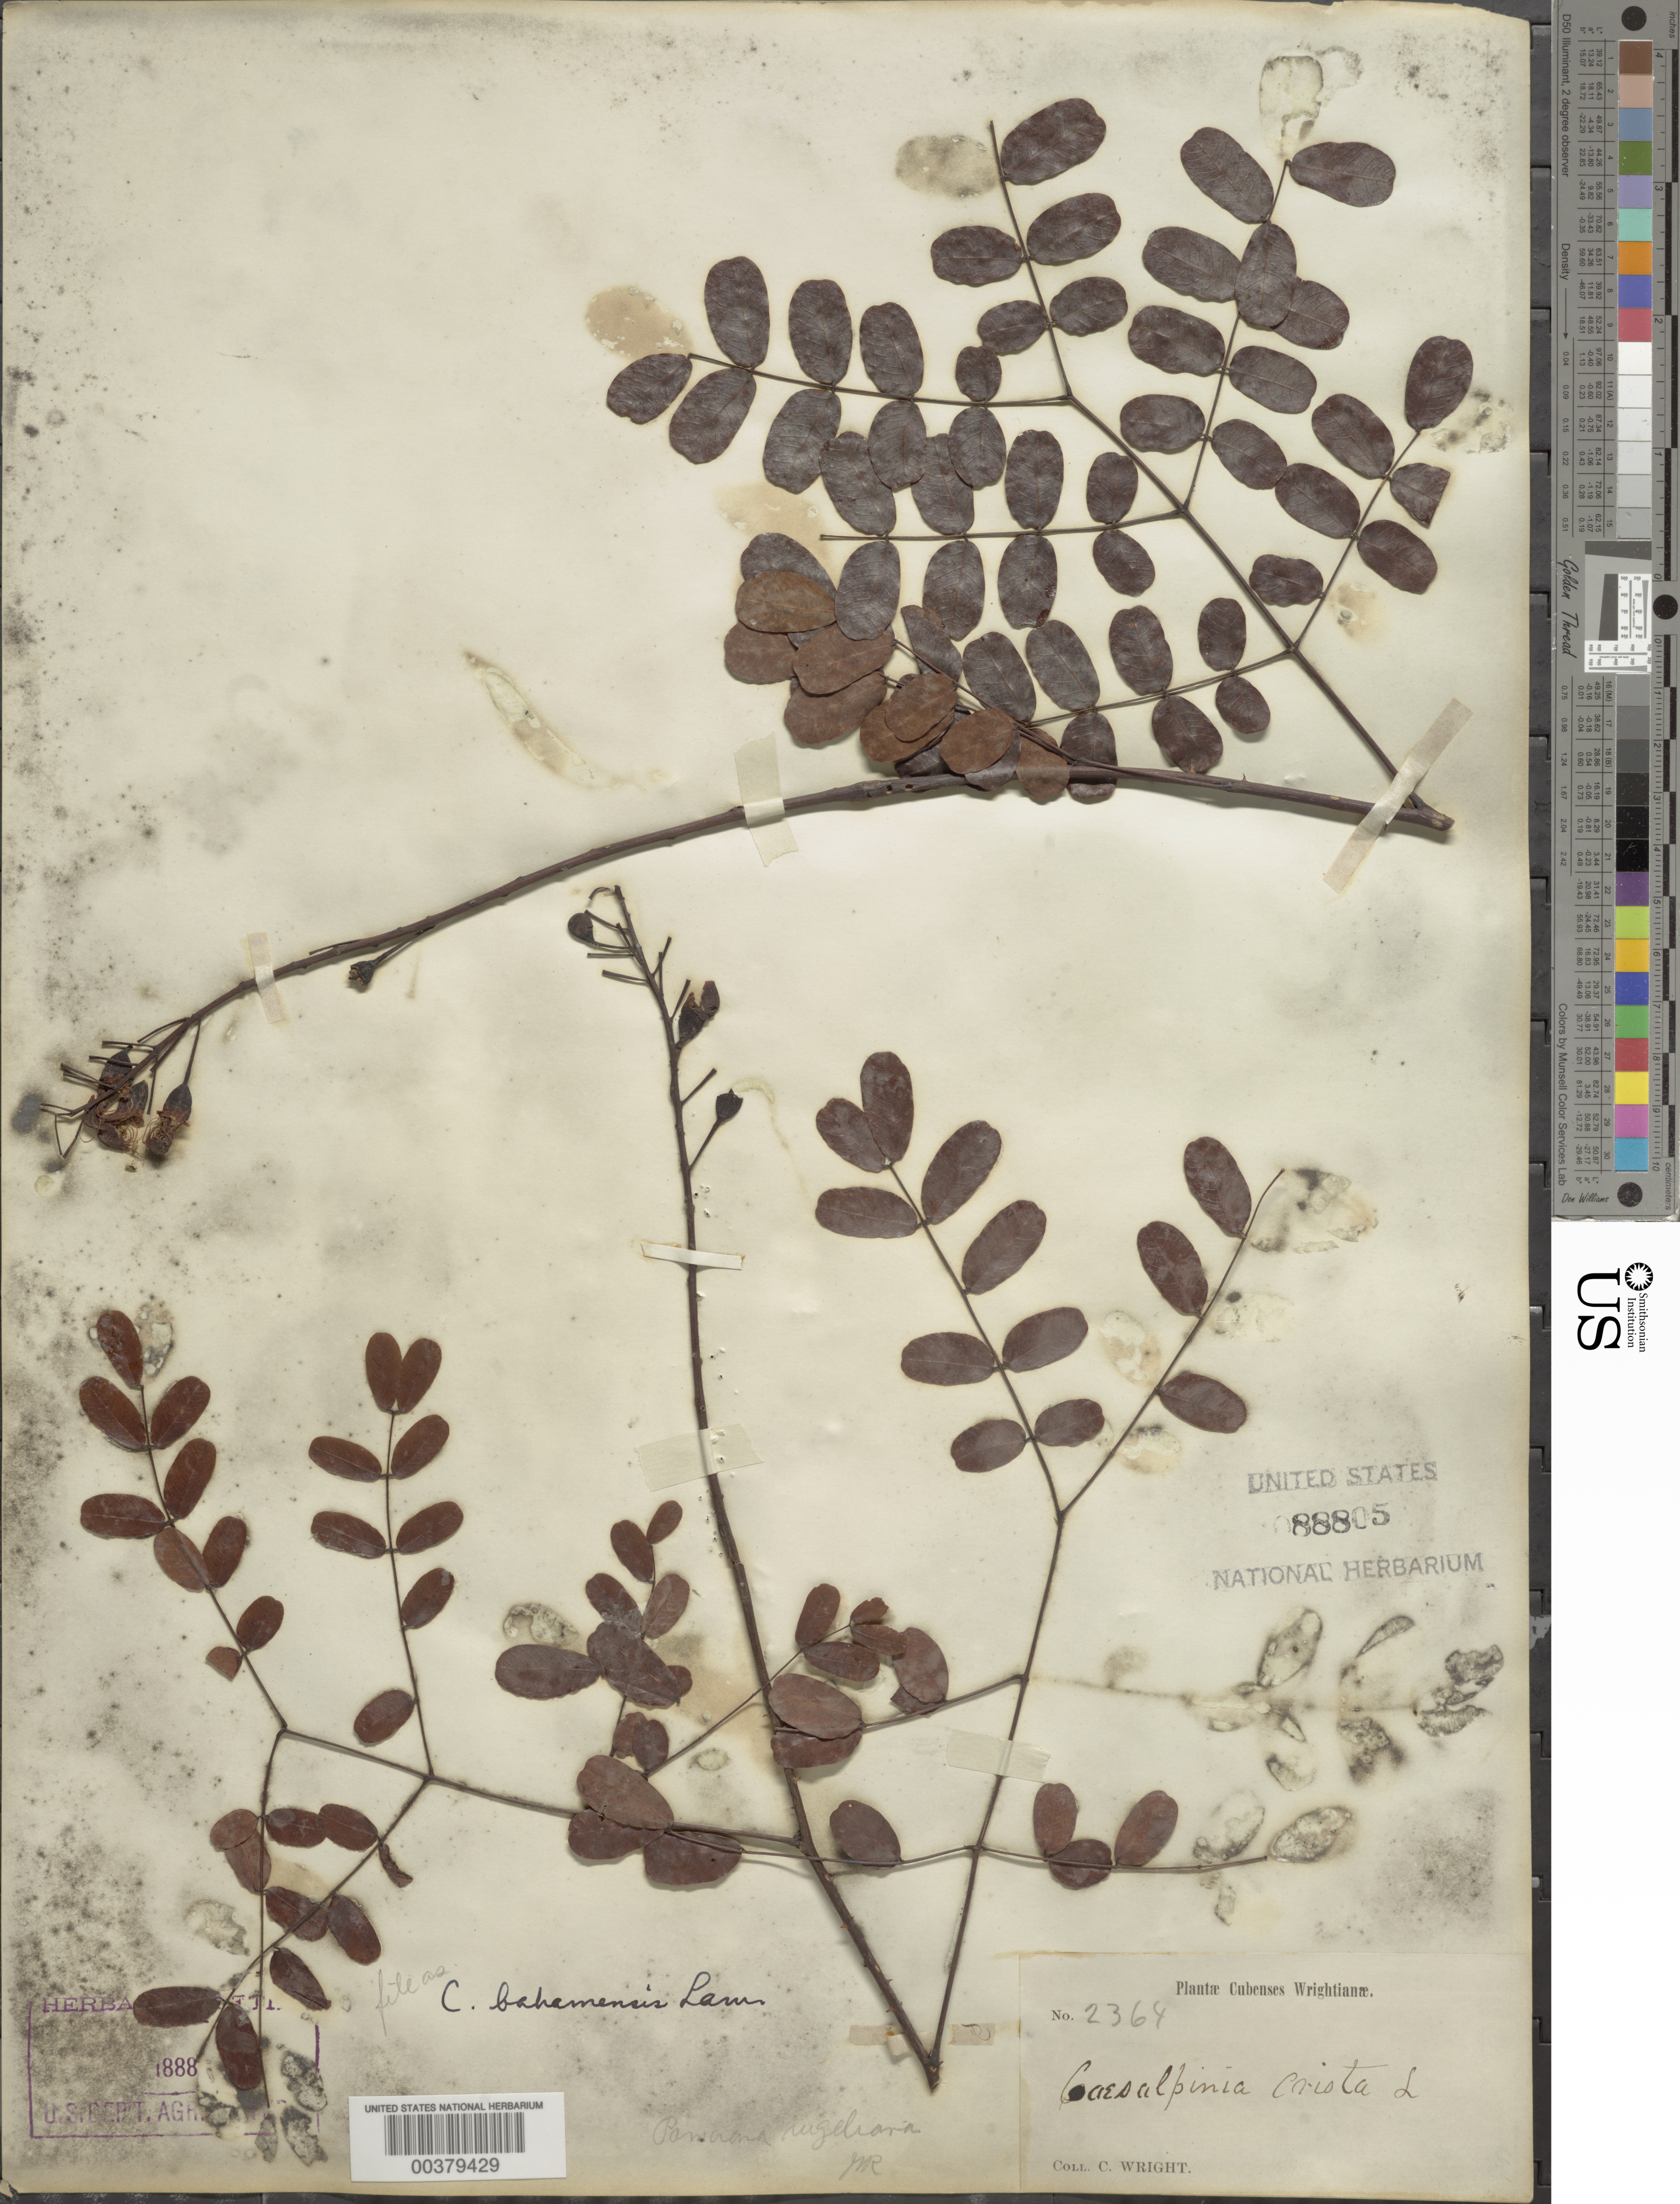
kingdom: Plantae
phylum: Tracheophyta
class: Magnoliopsida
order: Fabales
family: Fabaceae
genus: Caesalpinia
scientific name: Caesalpinia bahamensis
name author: Lam.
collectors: C. Wright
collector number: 2364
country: Cuba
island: Greater Antilles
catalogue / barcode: US 88805